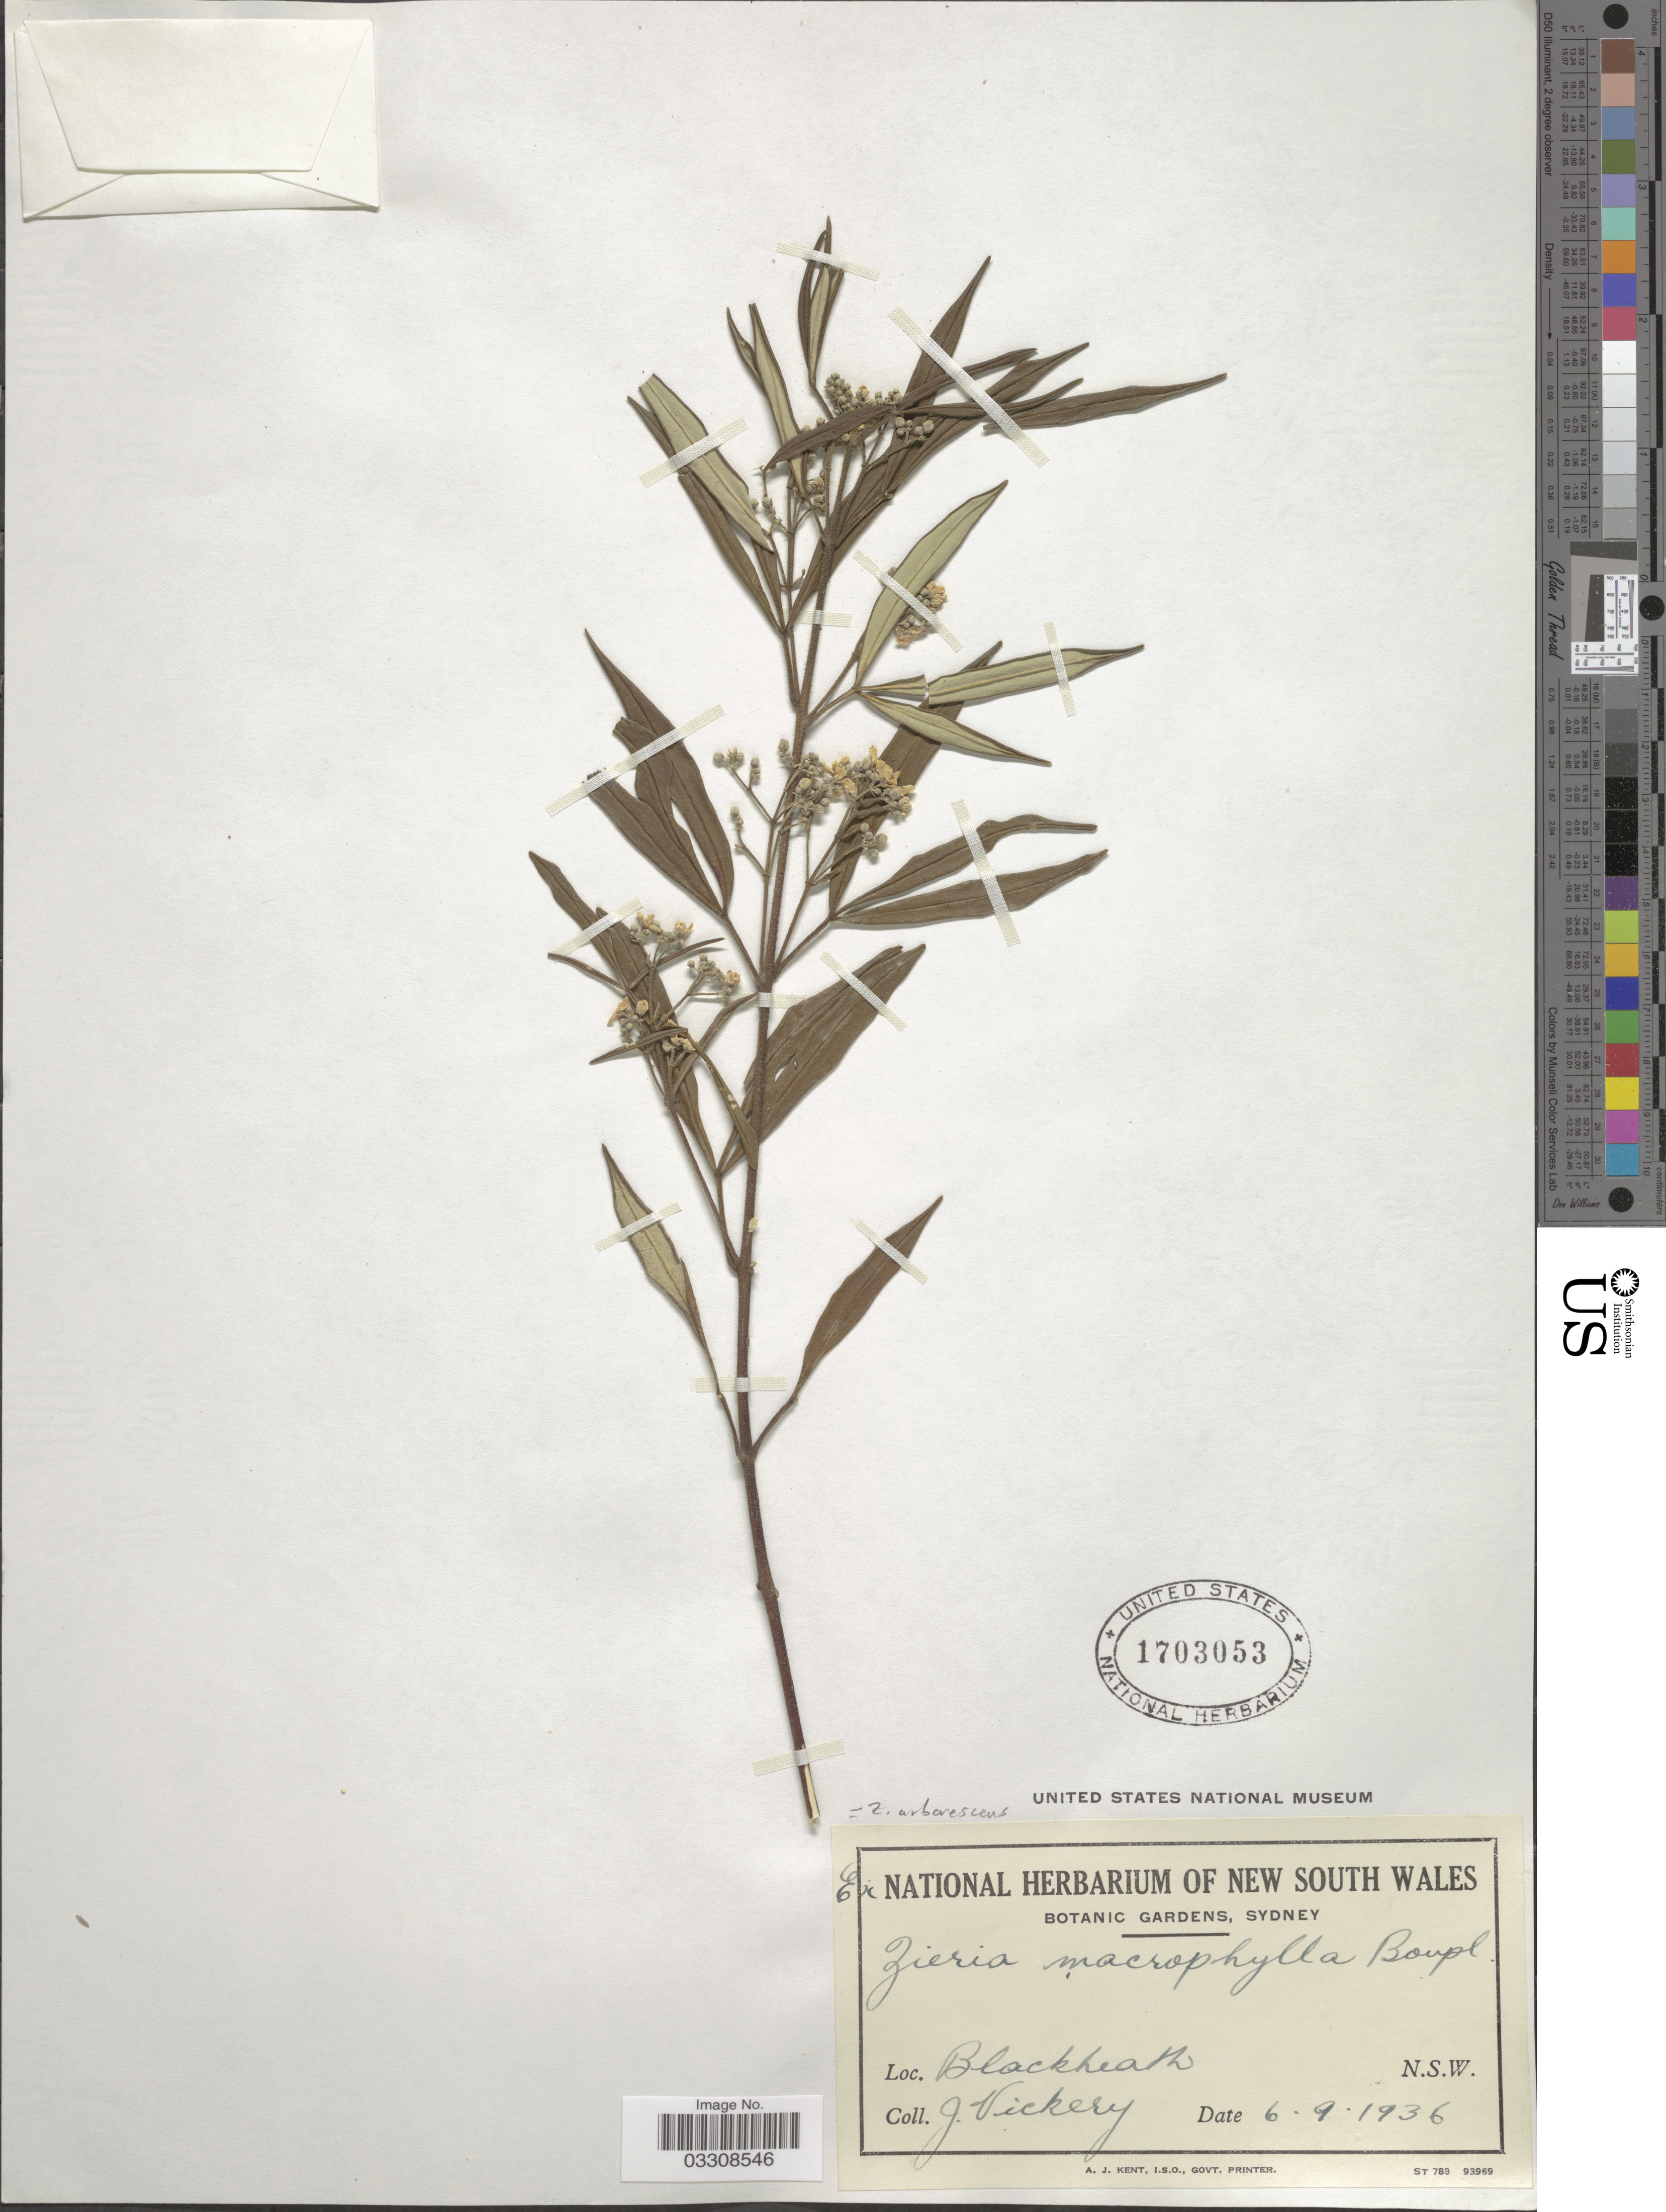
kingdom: Plantae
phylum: Tracheophyta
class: Magnoliopsida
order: Sapindales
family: Rutaceae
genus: Zieria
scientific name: Zieria arborescens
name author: Sims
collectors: J. Vickery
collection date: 1936-09-06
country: Australia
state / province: New South Wales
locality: Blackheath.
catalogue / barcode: US 1703053